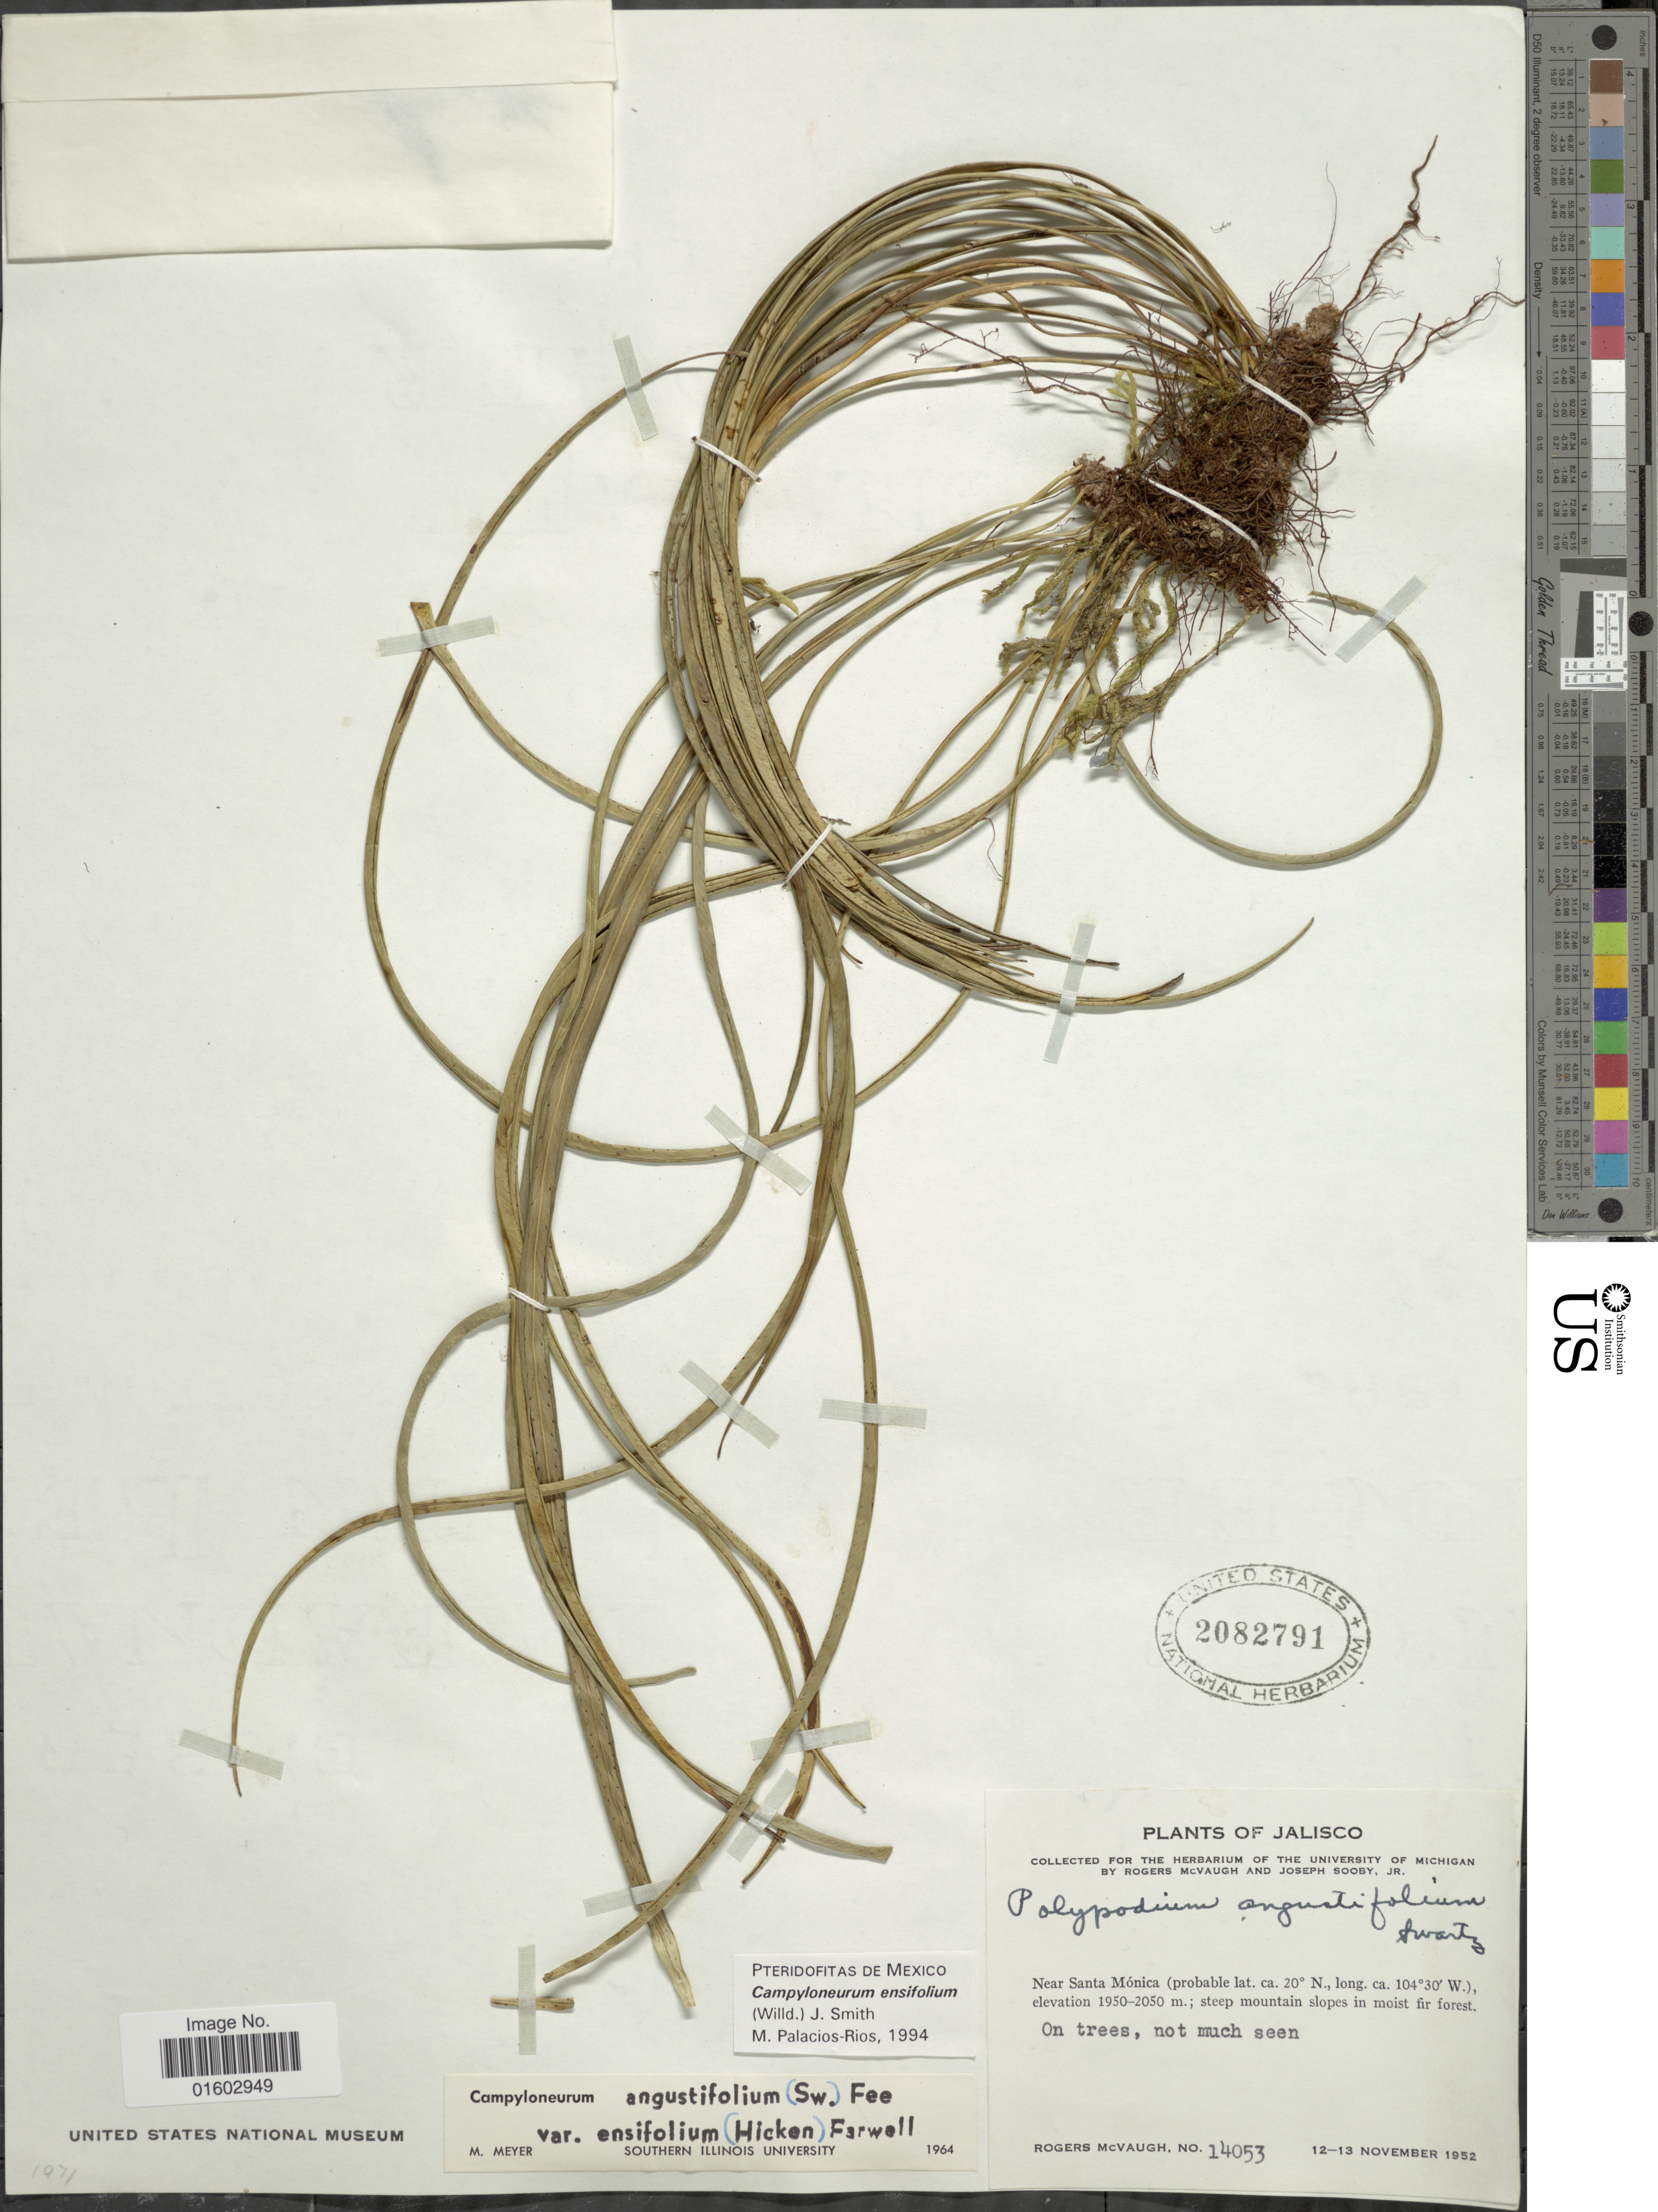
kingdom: Plantae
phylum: Tracheophyta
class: Polypodiopsida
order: Polypodiales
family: Polypodiaceae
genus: Campyloneurum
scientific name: Campyloneurum angustifolium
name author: (Sw.) Fée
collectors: R. McVaugh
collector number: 14053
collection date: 1952-11-12/1952-11-13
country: Mexico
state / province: Jalisco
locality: Near Santa Monica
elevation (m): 1950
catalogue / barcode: US 2082791